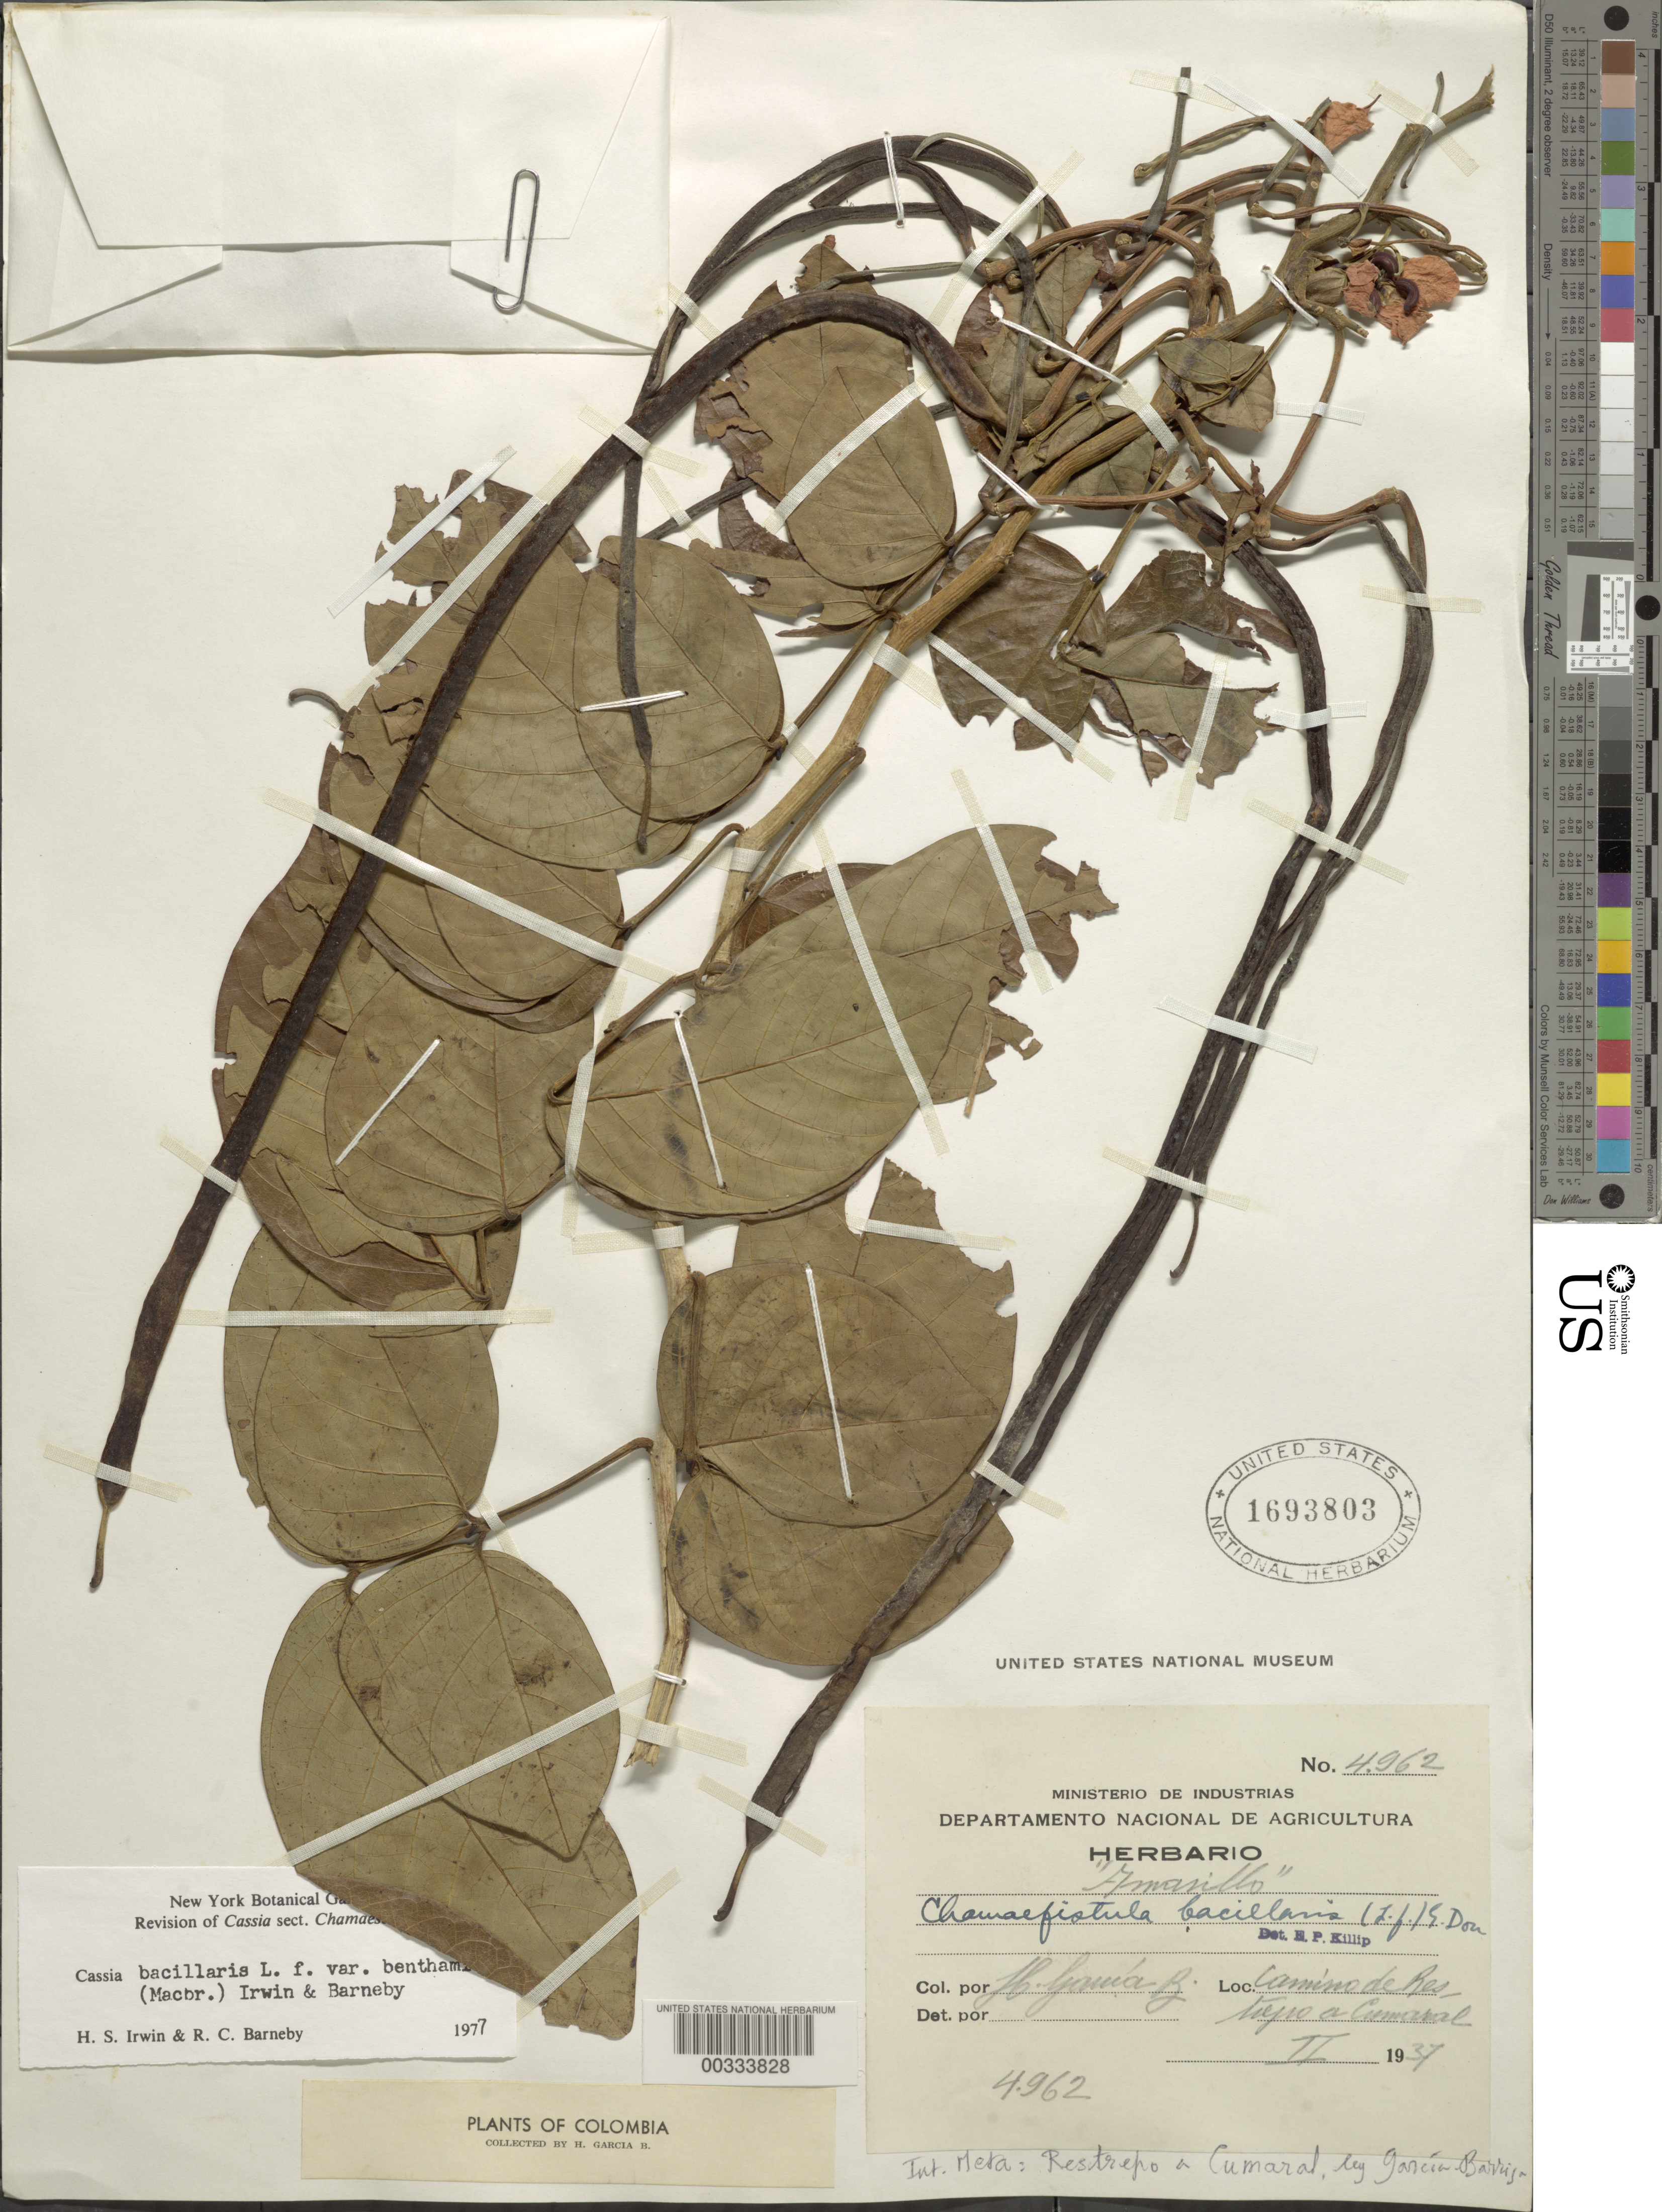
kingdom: Plantae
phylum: Tracheophyta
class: Magnoliopsida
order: Fabales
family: Fabaceae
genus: Senna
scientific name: Senna bacillaris var. benthamiana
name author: (J.F. Macbr.) H.S. Irwin & Barneby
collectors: H. García Barriga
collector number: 4962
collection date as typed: Feb 1937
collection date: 1937-02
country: Colombia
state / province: Meta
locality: Camino de Restiejio a Cumaral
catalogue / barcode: US 1693803